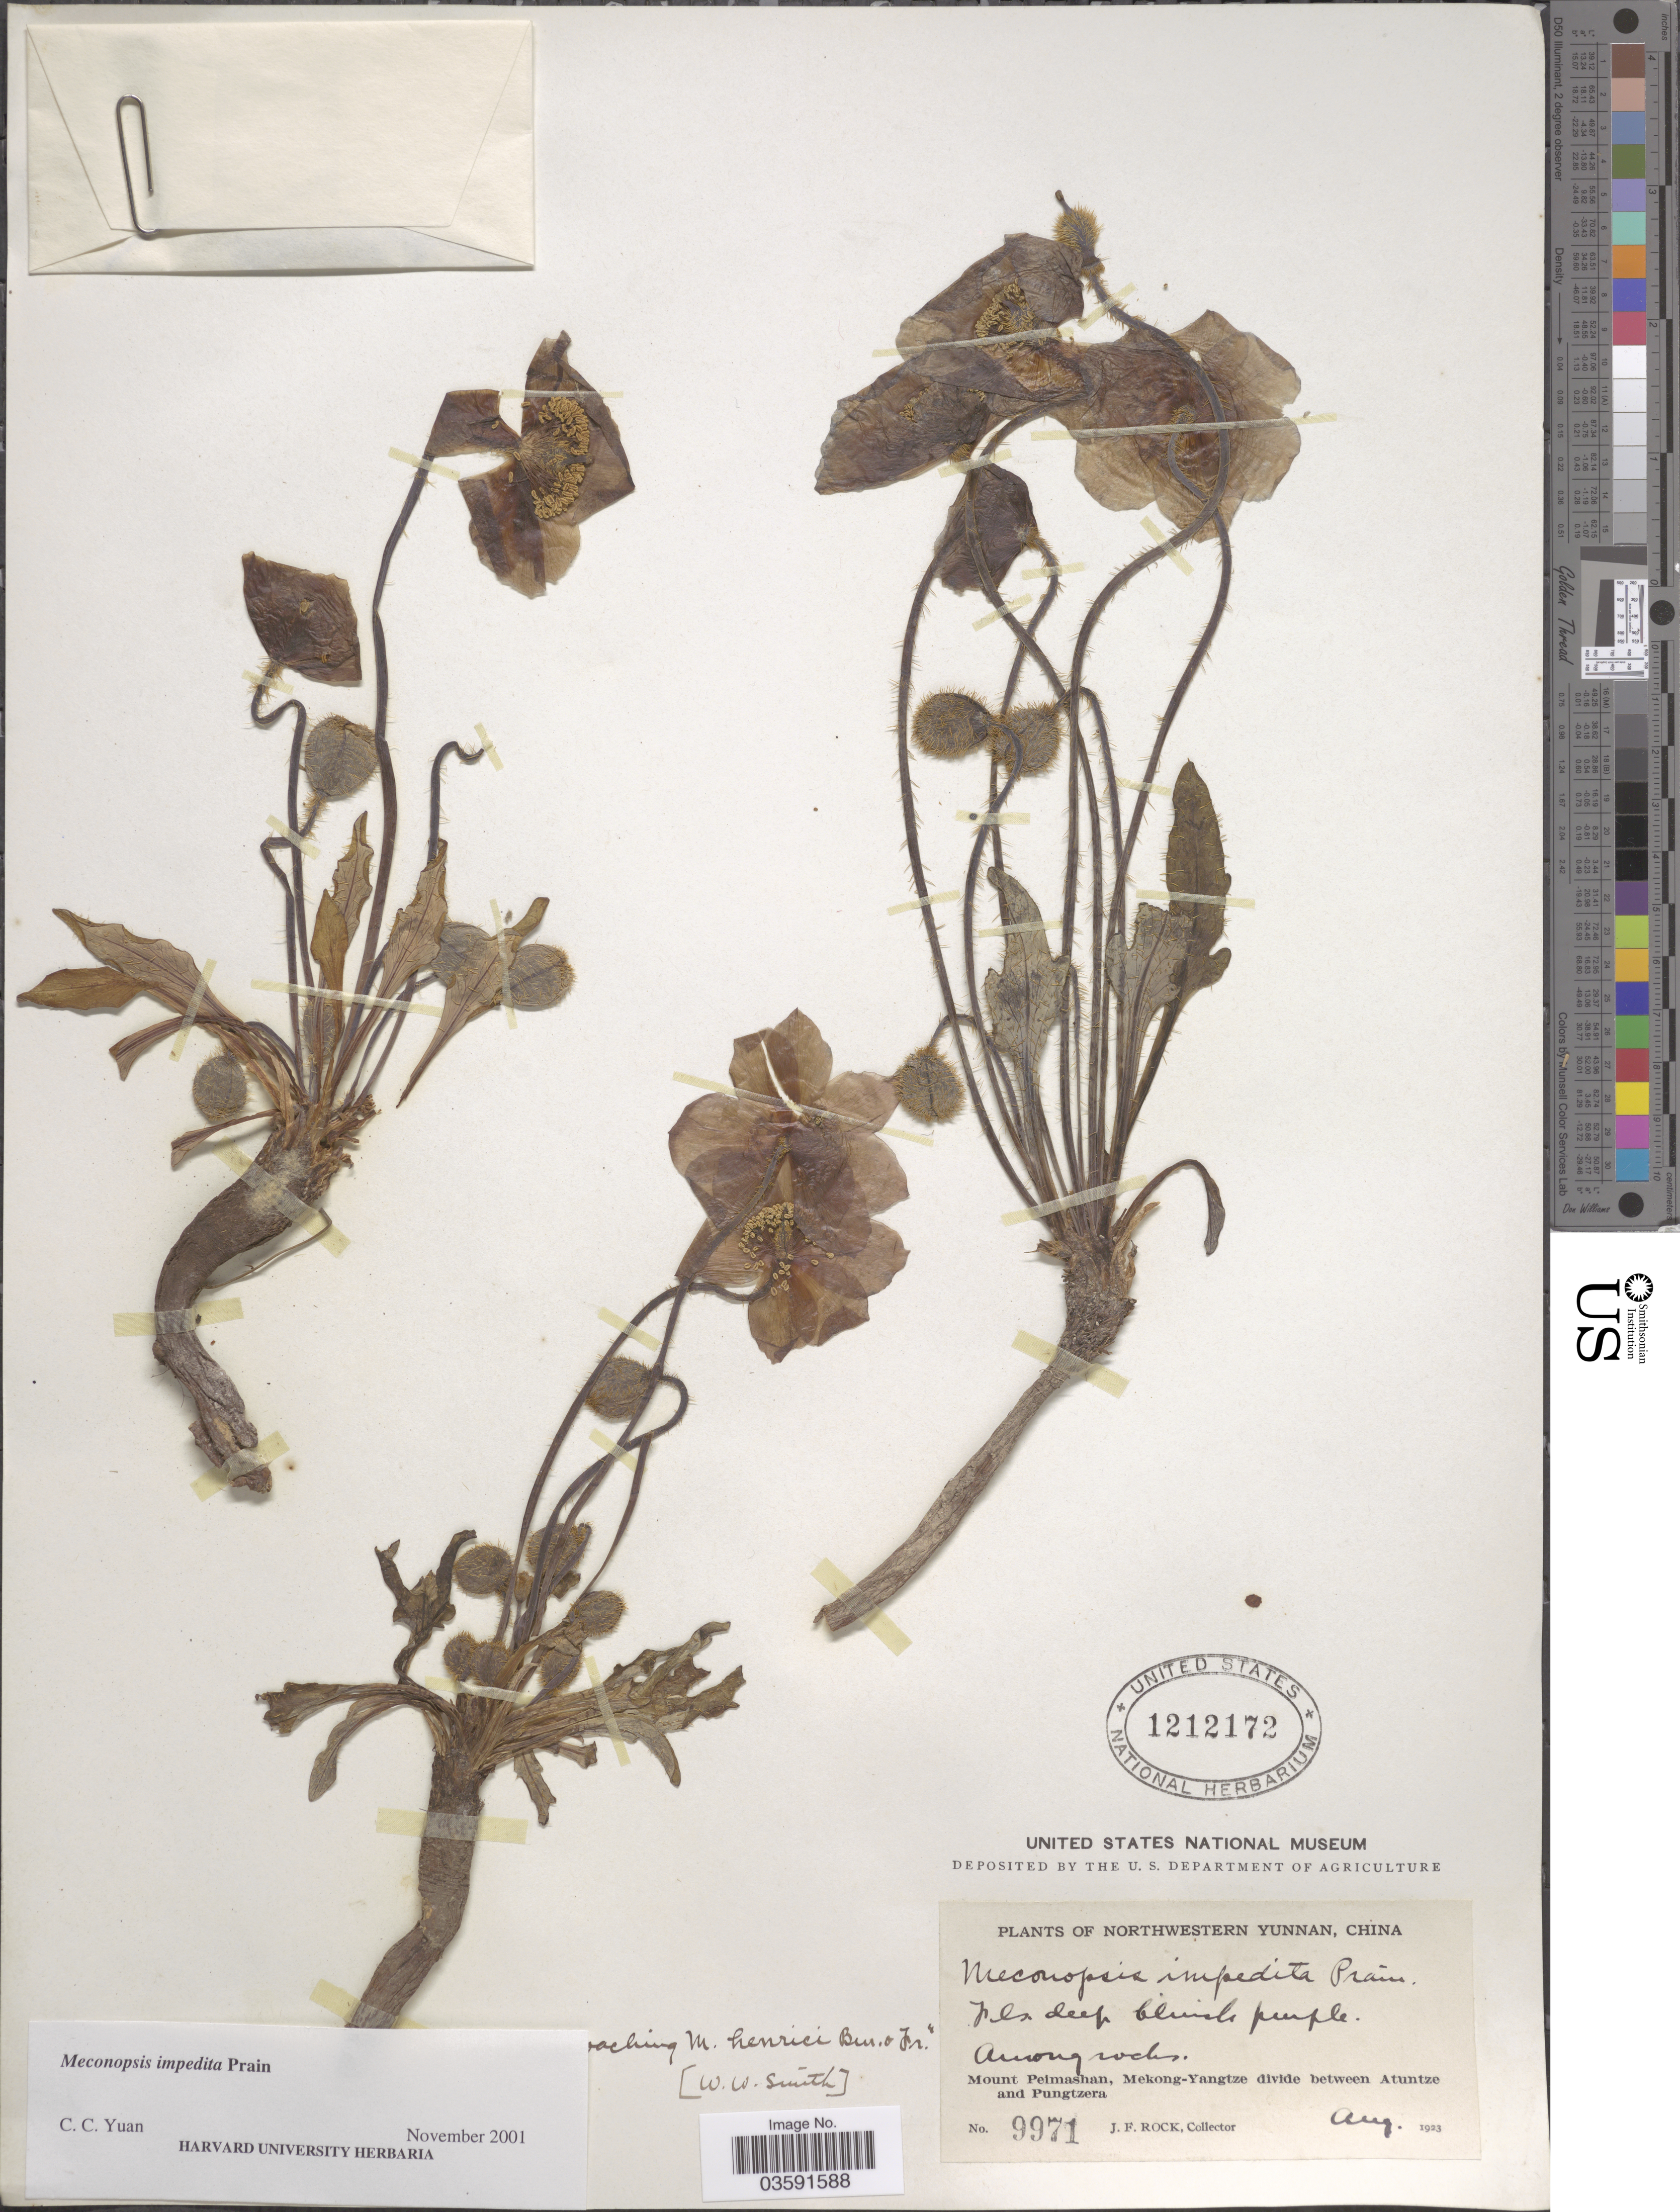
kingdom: Plantae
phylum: Tracheophyta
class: Magnoliopsida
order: Ranunculales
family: Papaveraceae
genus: Meconopsis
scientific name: Meconopsis impedita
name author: Prain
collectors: J. Rock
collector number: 9971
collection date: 1923-08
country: China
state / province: Yunnan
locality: Northwestern Yunnan. Mount Peimashan, Mekong-Yangtze divide between Atuntze and Pungtzera.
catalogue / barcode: US 1212172